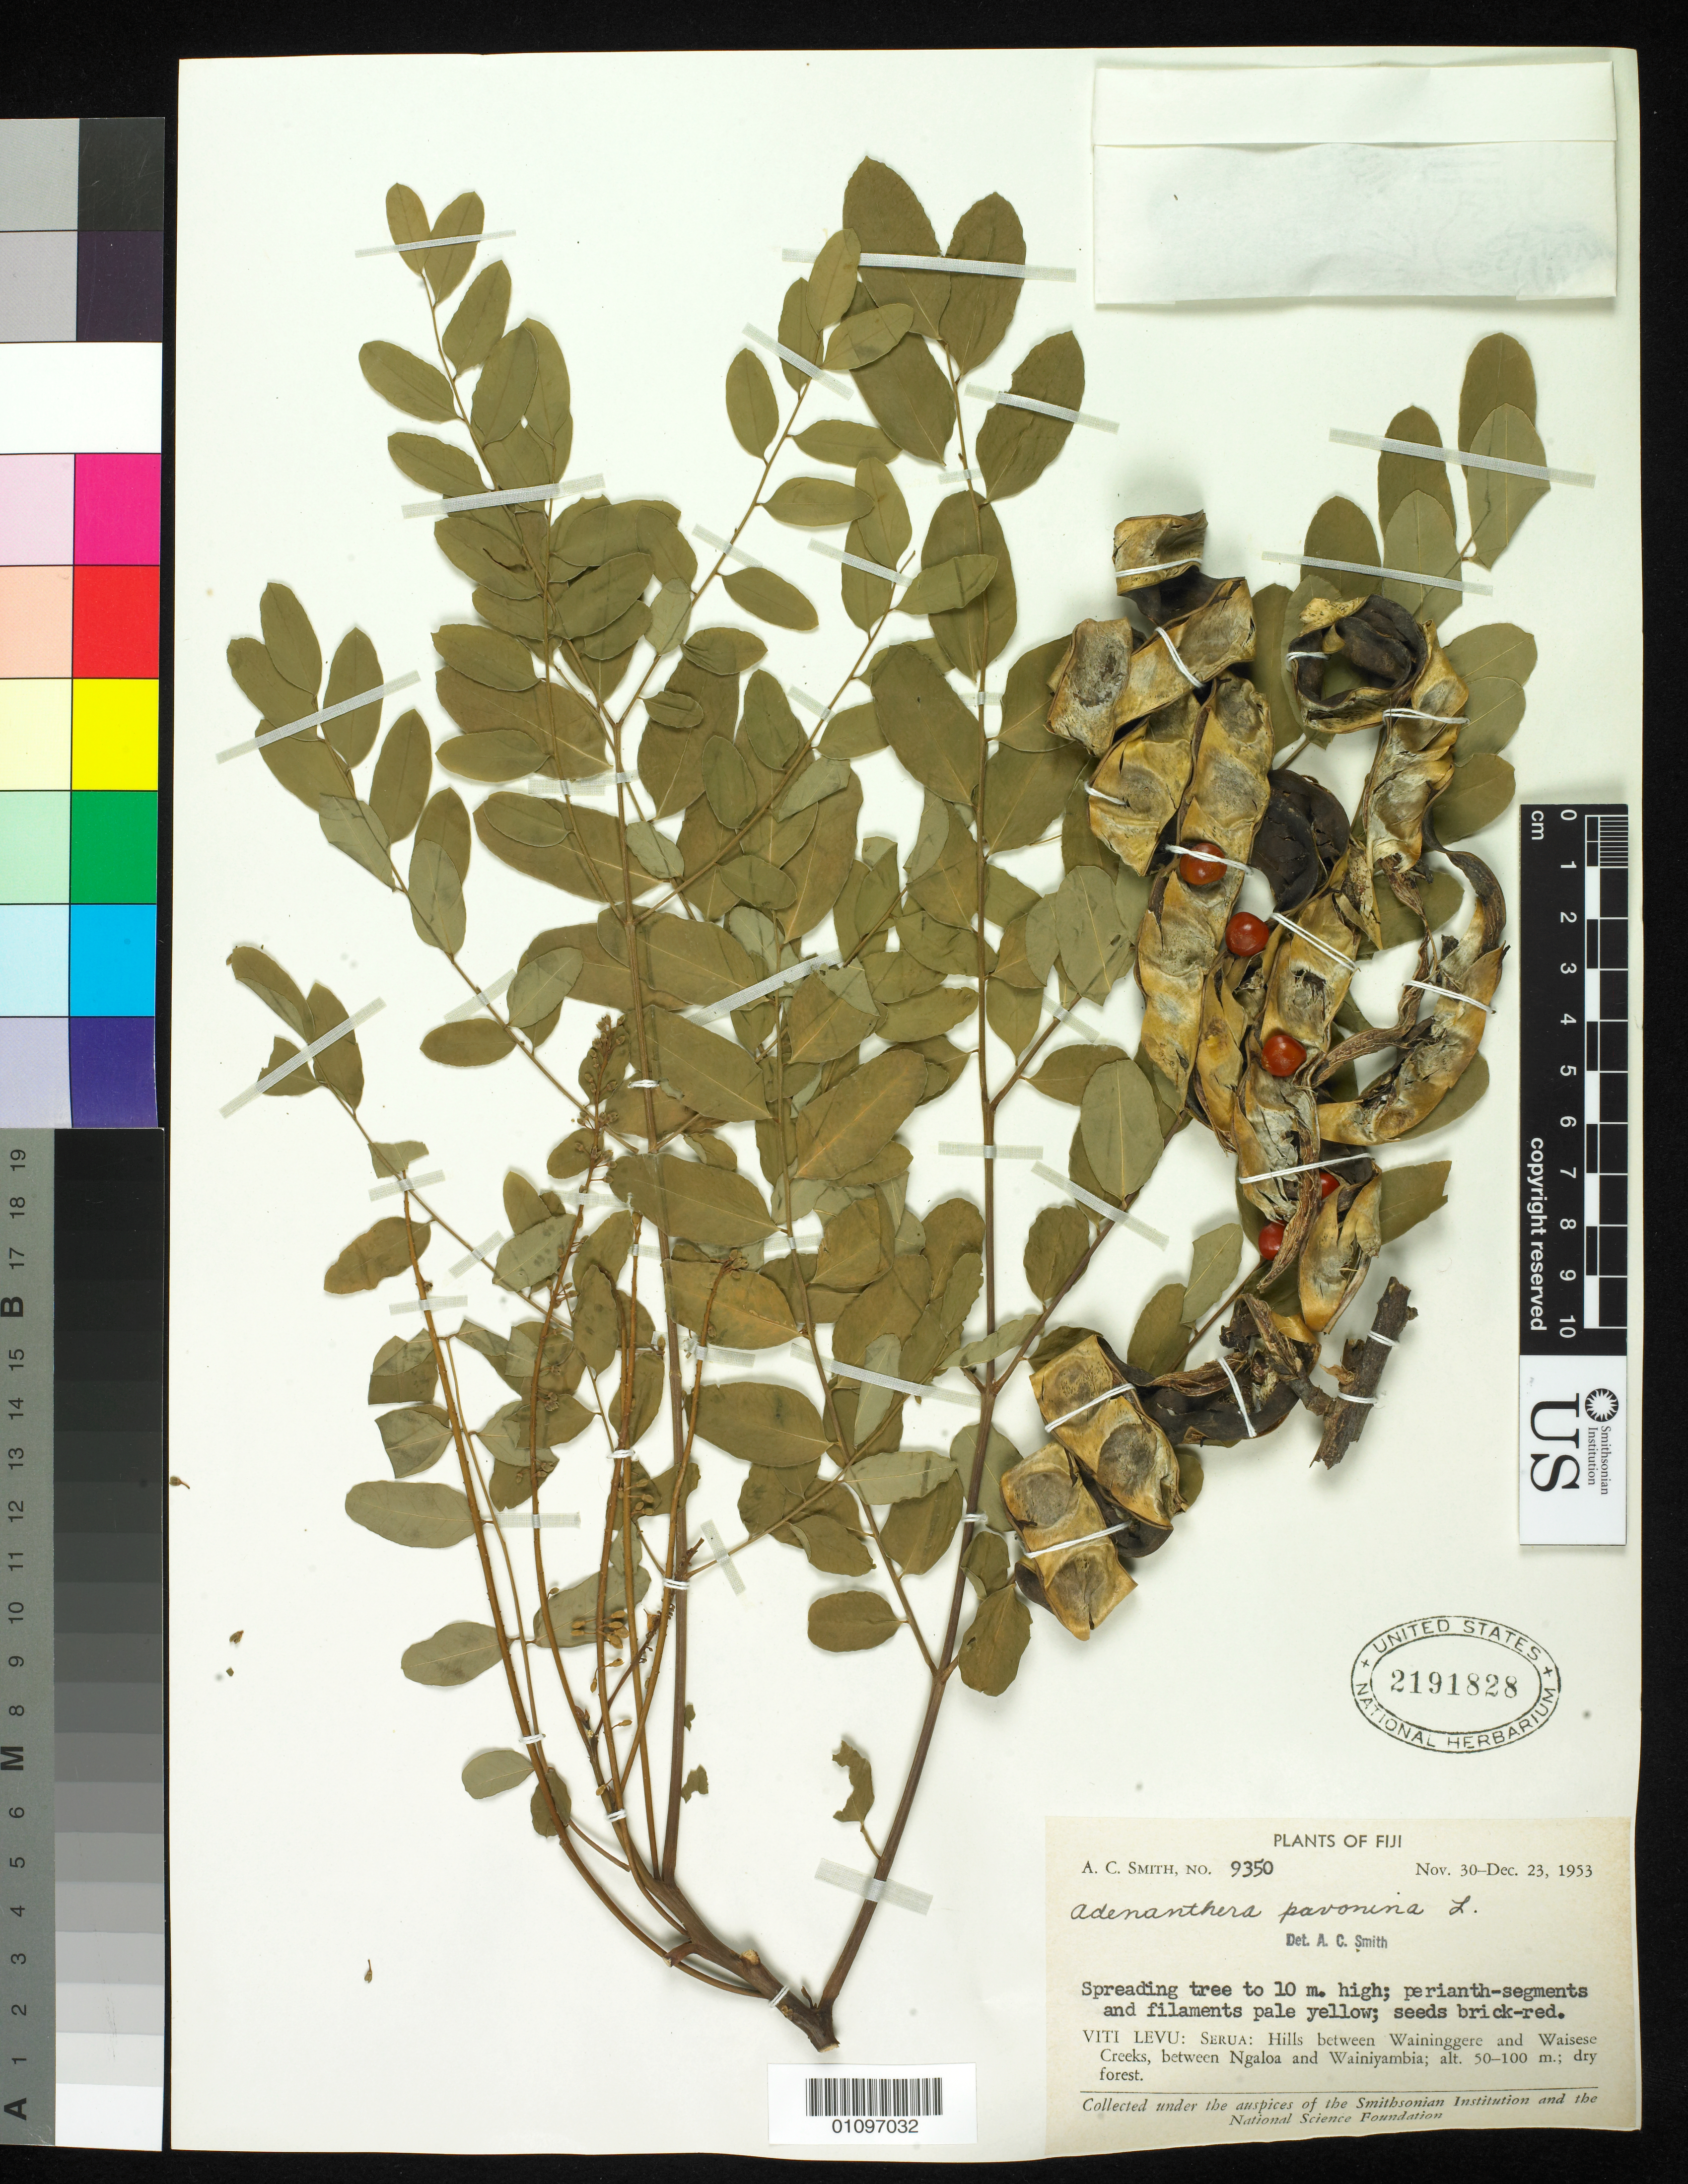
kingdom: Plantae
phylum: Tracheophyta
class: Magnoliopsida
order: Fabales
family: Fabaceae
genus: Adenanthera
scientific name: Adenanthera pavonina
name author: L.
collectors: A. C. Smith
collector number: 9350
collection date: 1953-11-30/1953-12-23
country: Fiji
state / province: Serua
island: Viti Levu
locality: Hills between waininggere and Waisese Creeks, between Ngaloa and Wainiyambia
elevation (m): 50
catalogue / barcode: US 2191828